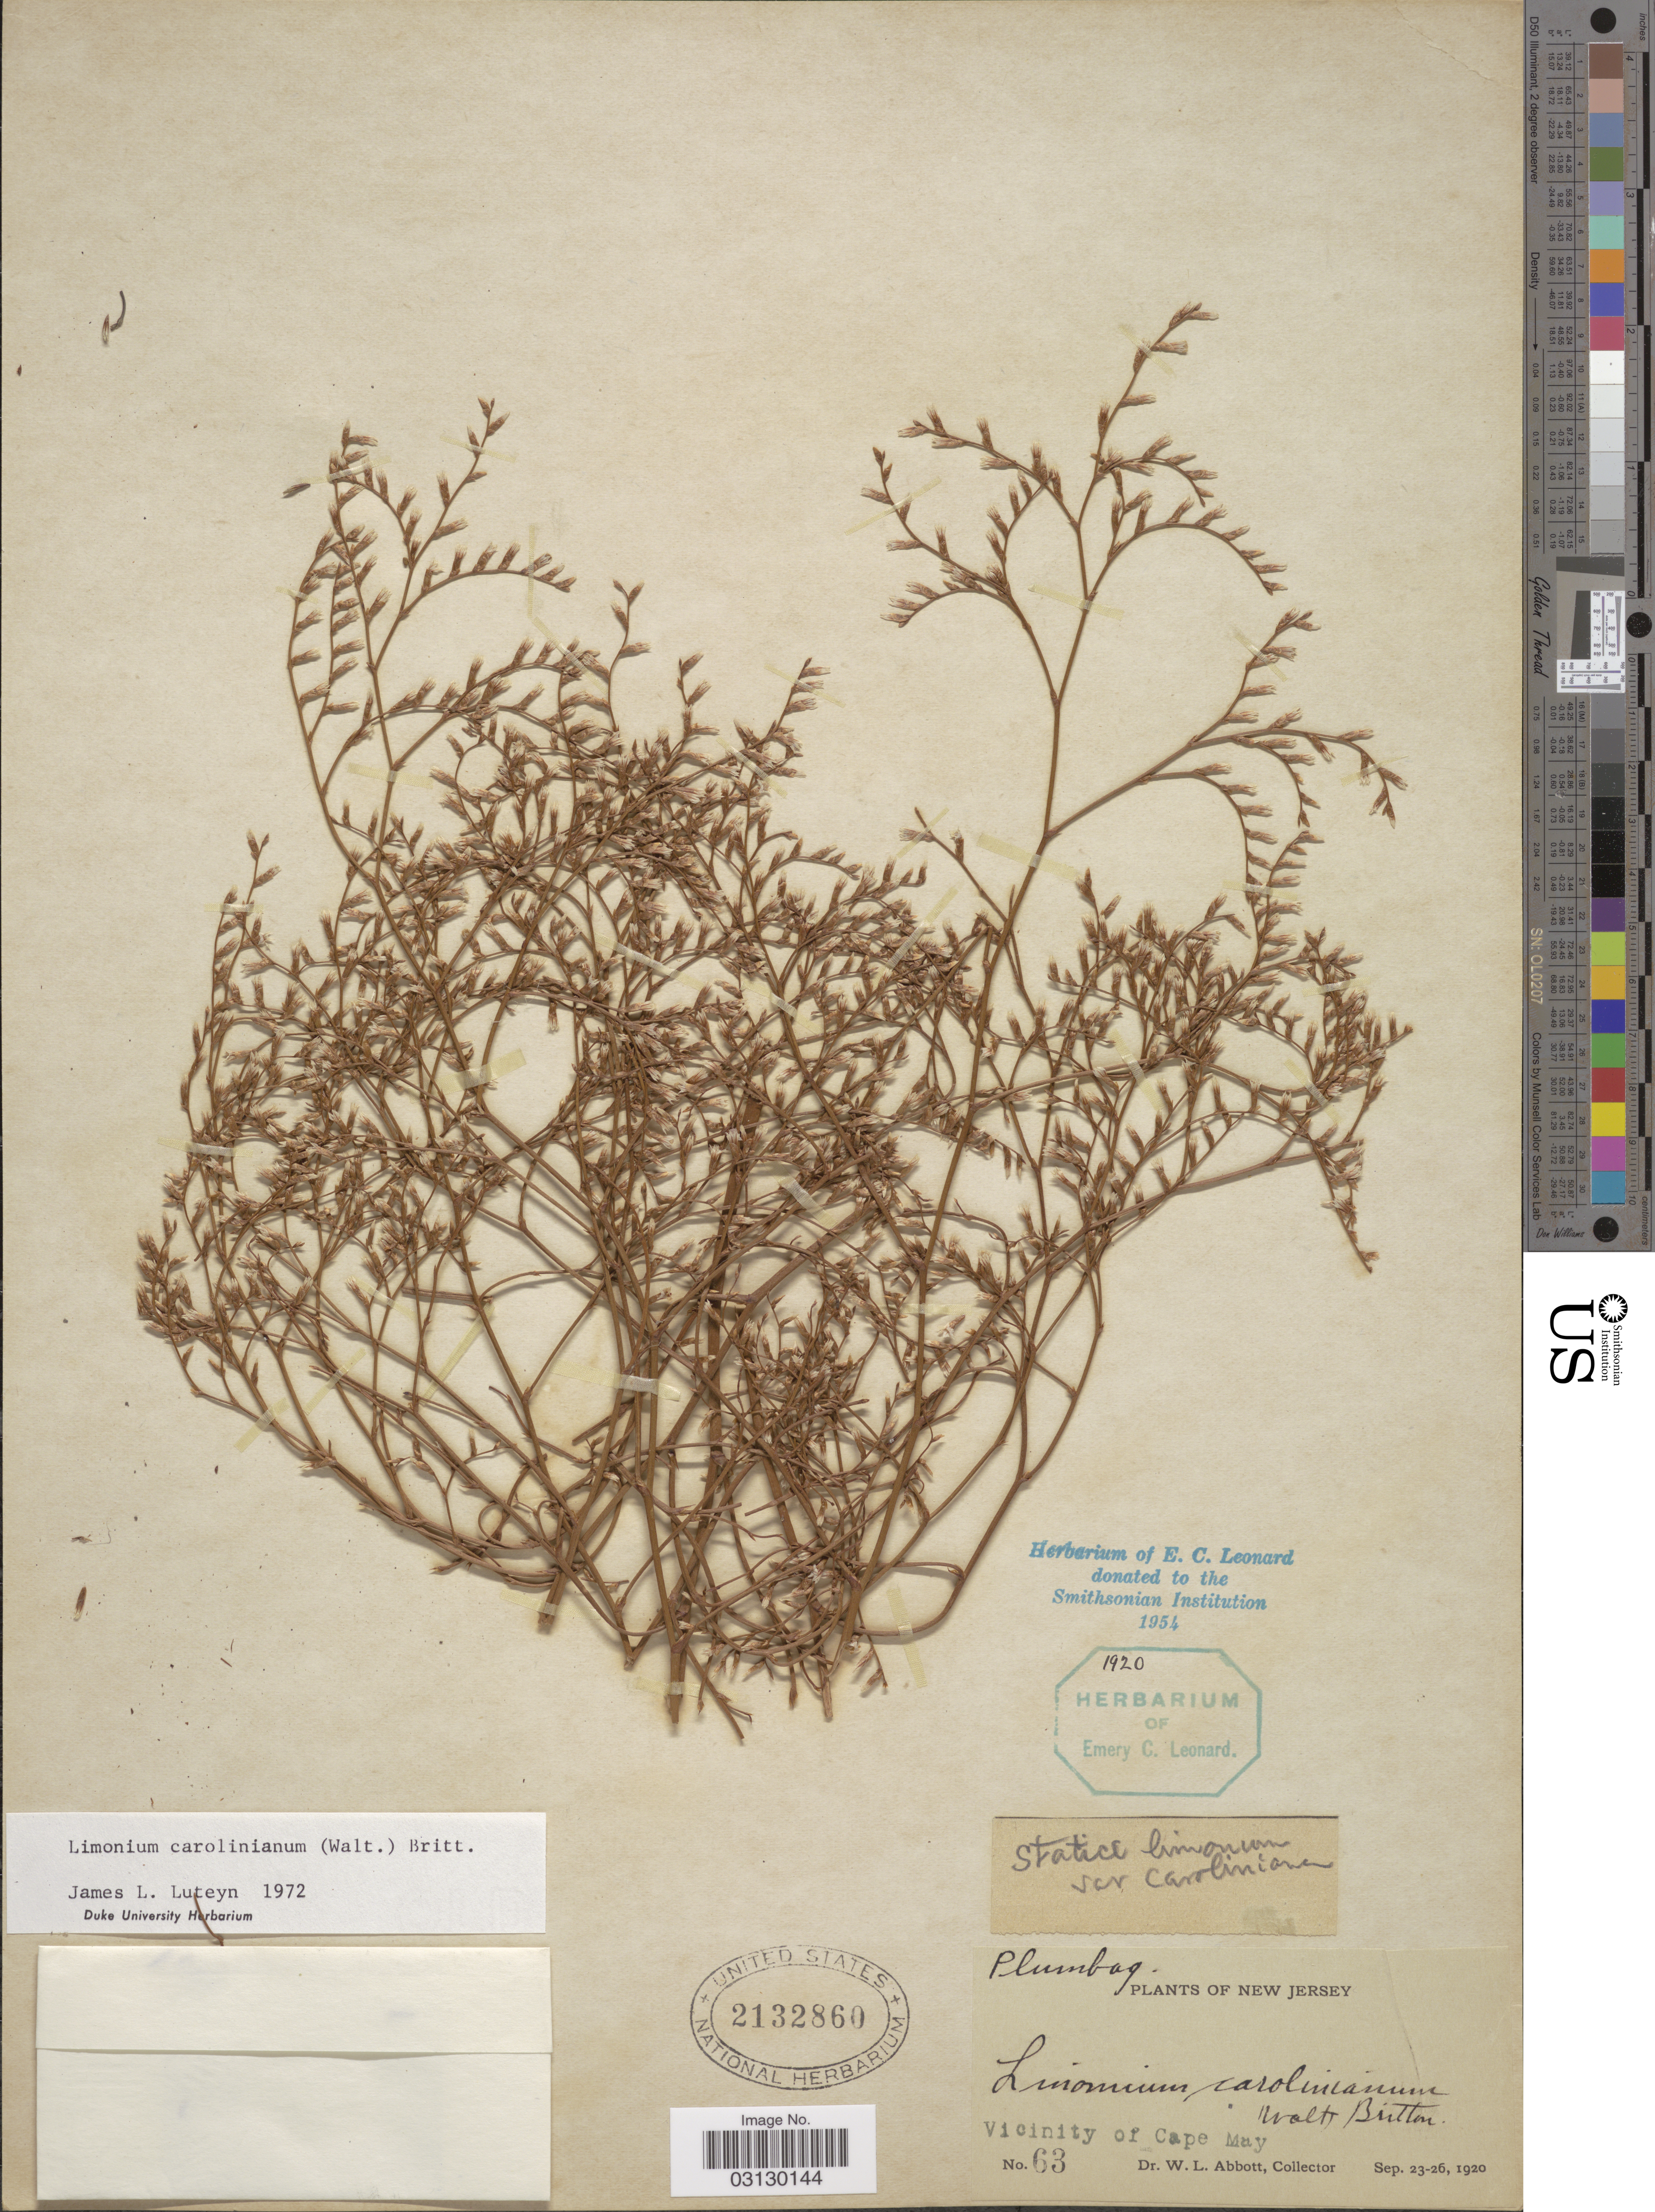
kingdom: Plantae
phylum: Tracheophyta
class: Magnoliopsida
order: Caryophyllales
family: Plumbaginaceae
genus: Limonium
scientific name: Limonium carolinianum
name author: (Walter) Britton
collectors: W. L. Abbott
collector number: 63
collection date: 1920-09-23/1920-09-26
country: United States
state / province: New Jersey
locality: Vicinity of Cape May.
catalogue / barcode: US 2132860